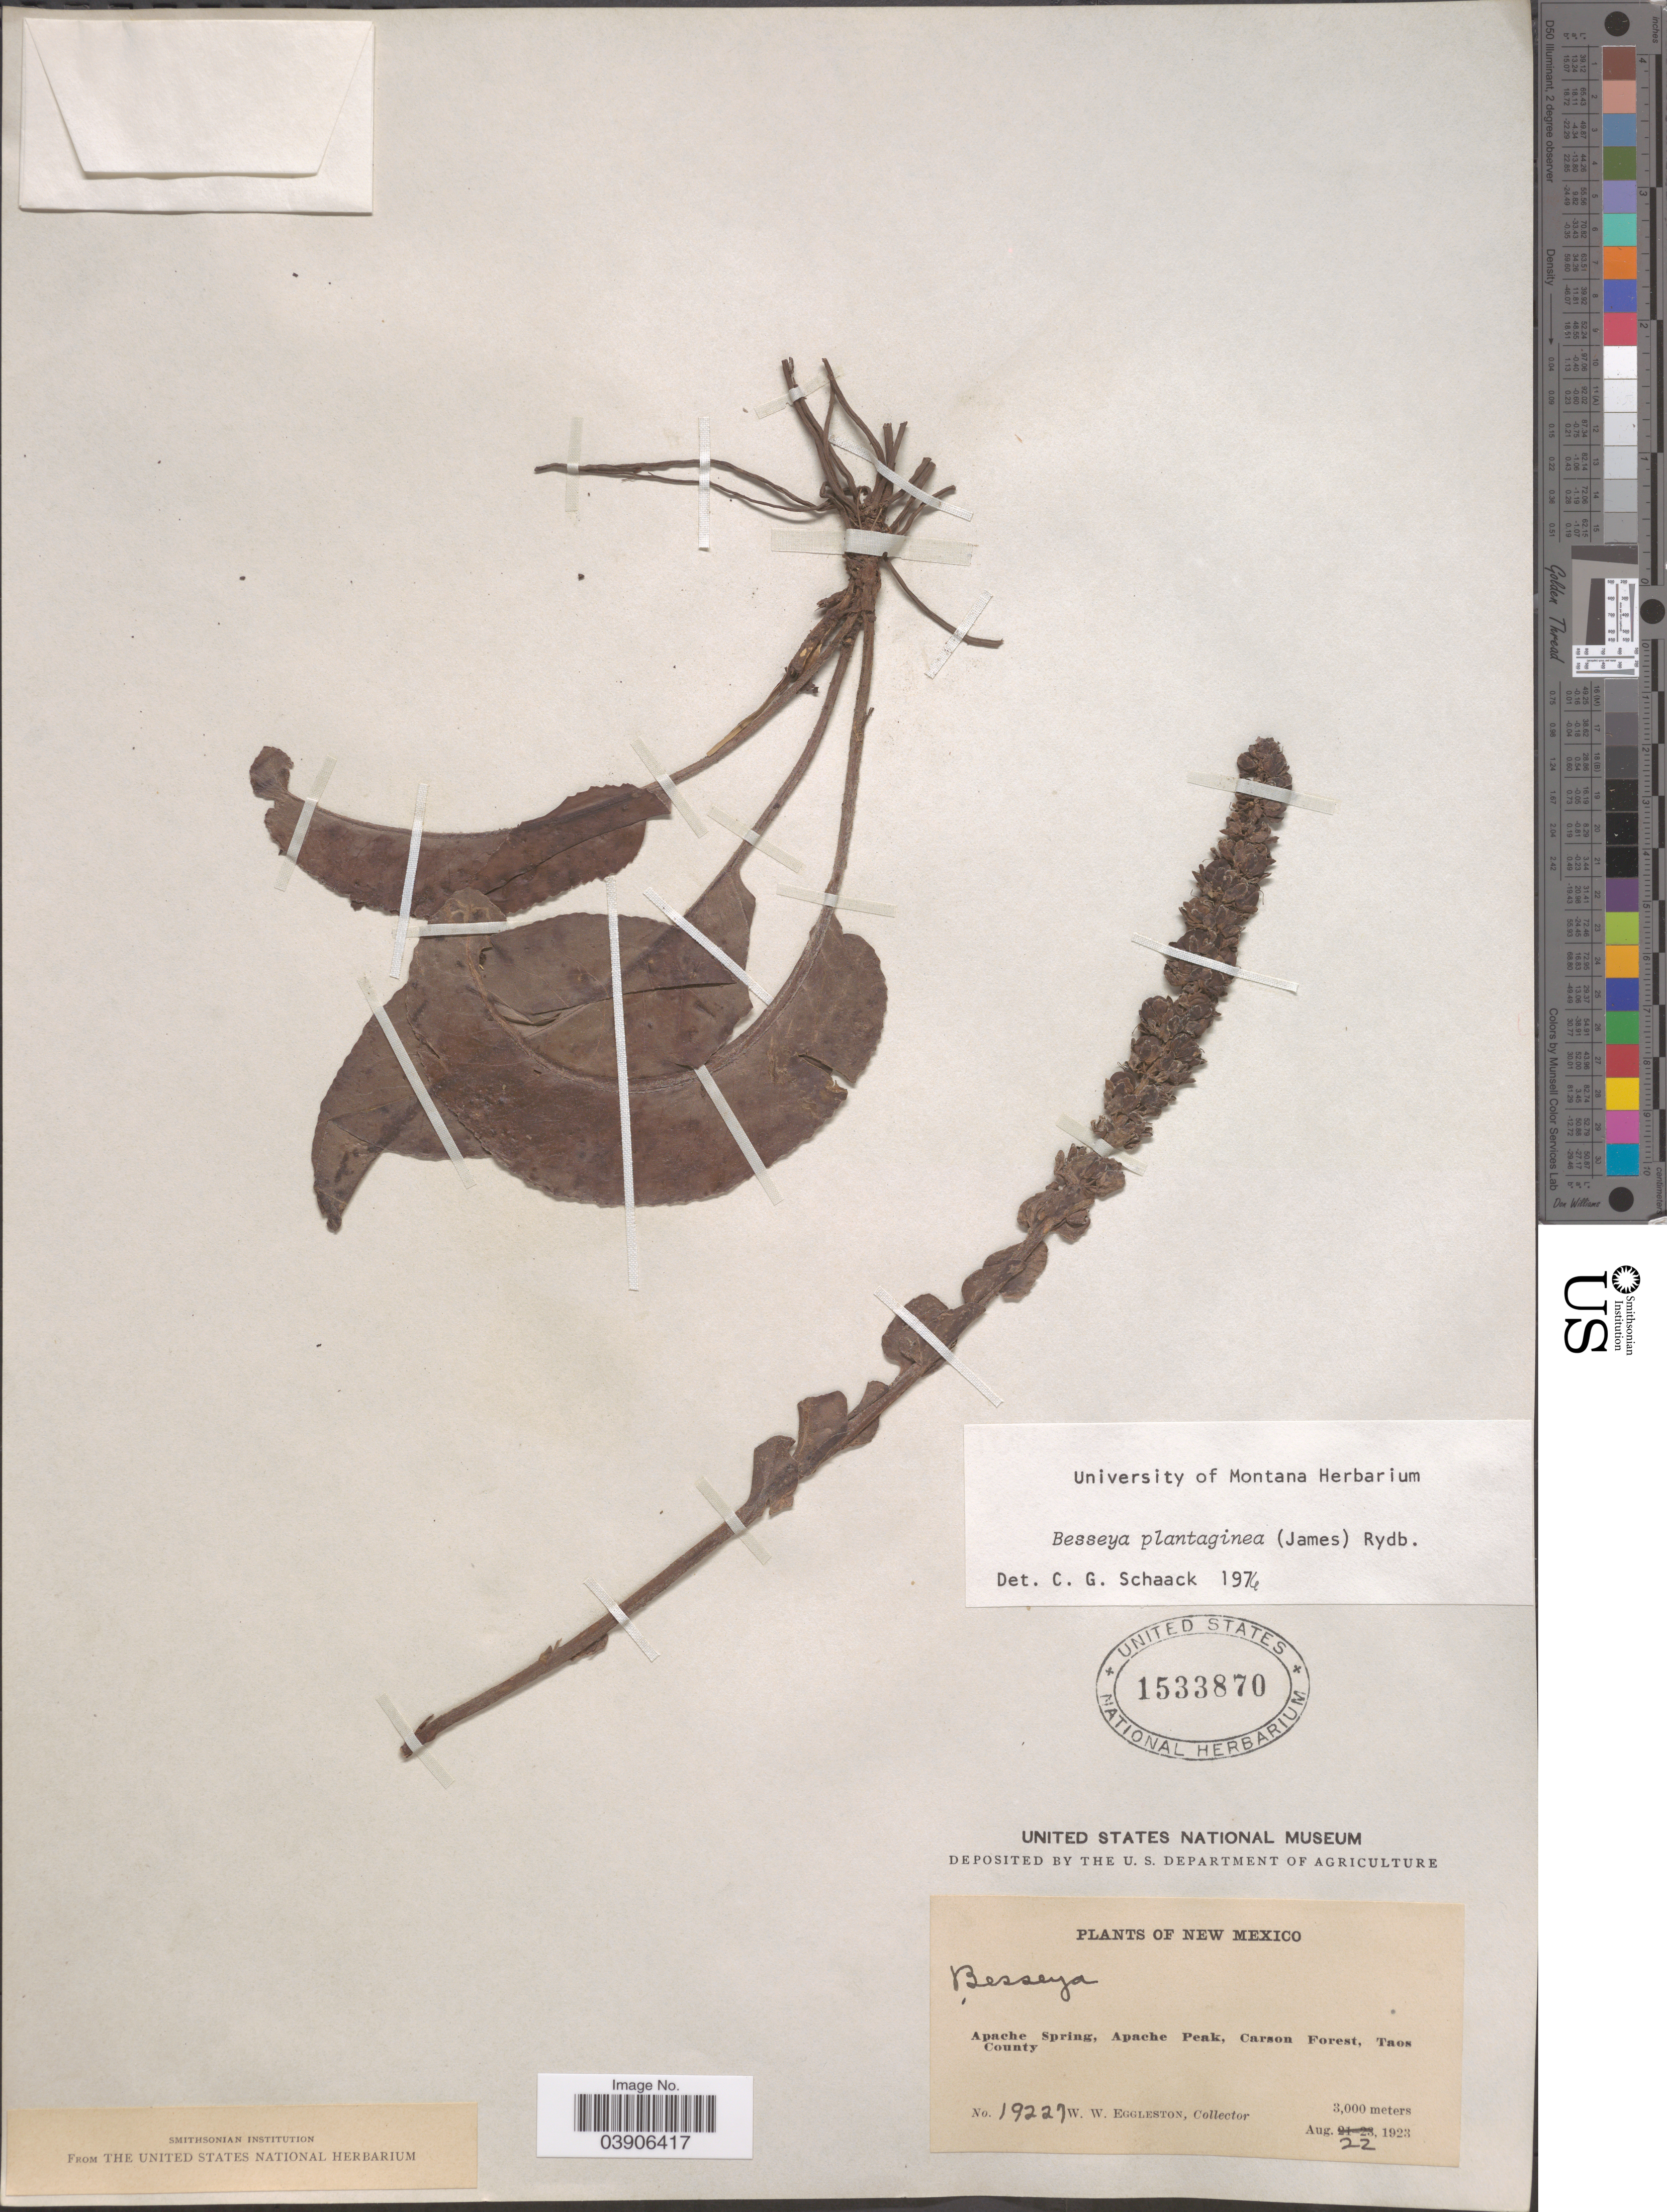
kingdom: Plantae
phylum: Tracheophyta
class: Magnoliopsida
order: Lamiales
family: Plantaginaceae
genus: Synthyris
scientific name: Synthyris plantaginea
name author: (E. James) Benth.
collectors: W. W. Eggleston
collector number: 19227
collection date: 1923-08-22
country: United States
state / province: New Mexico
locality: Apache Spring, Apache Peak, Carson Forest, Taos County.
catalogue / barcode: US 1533870